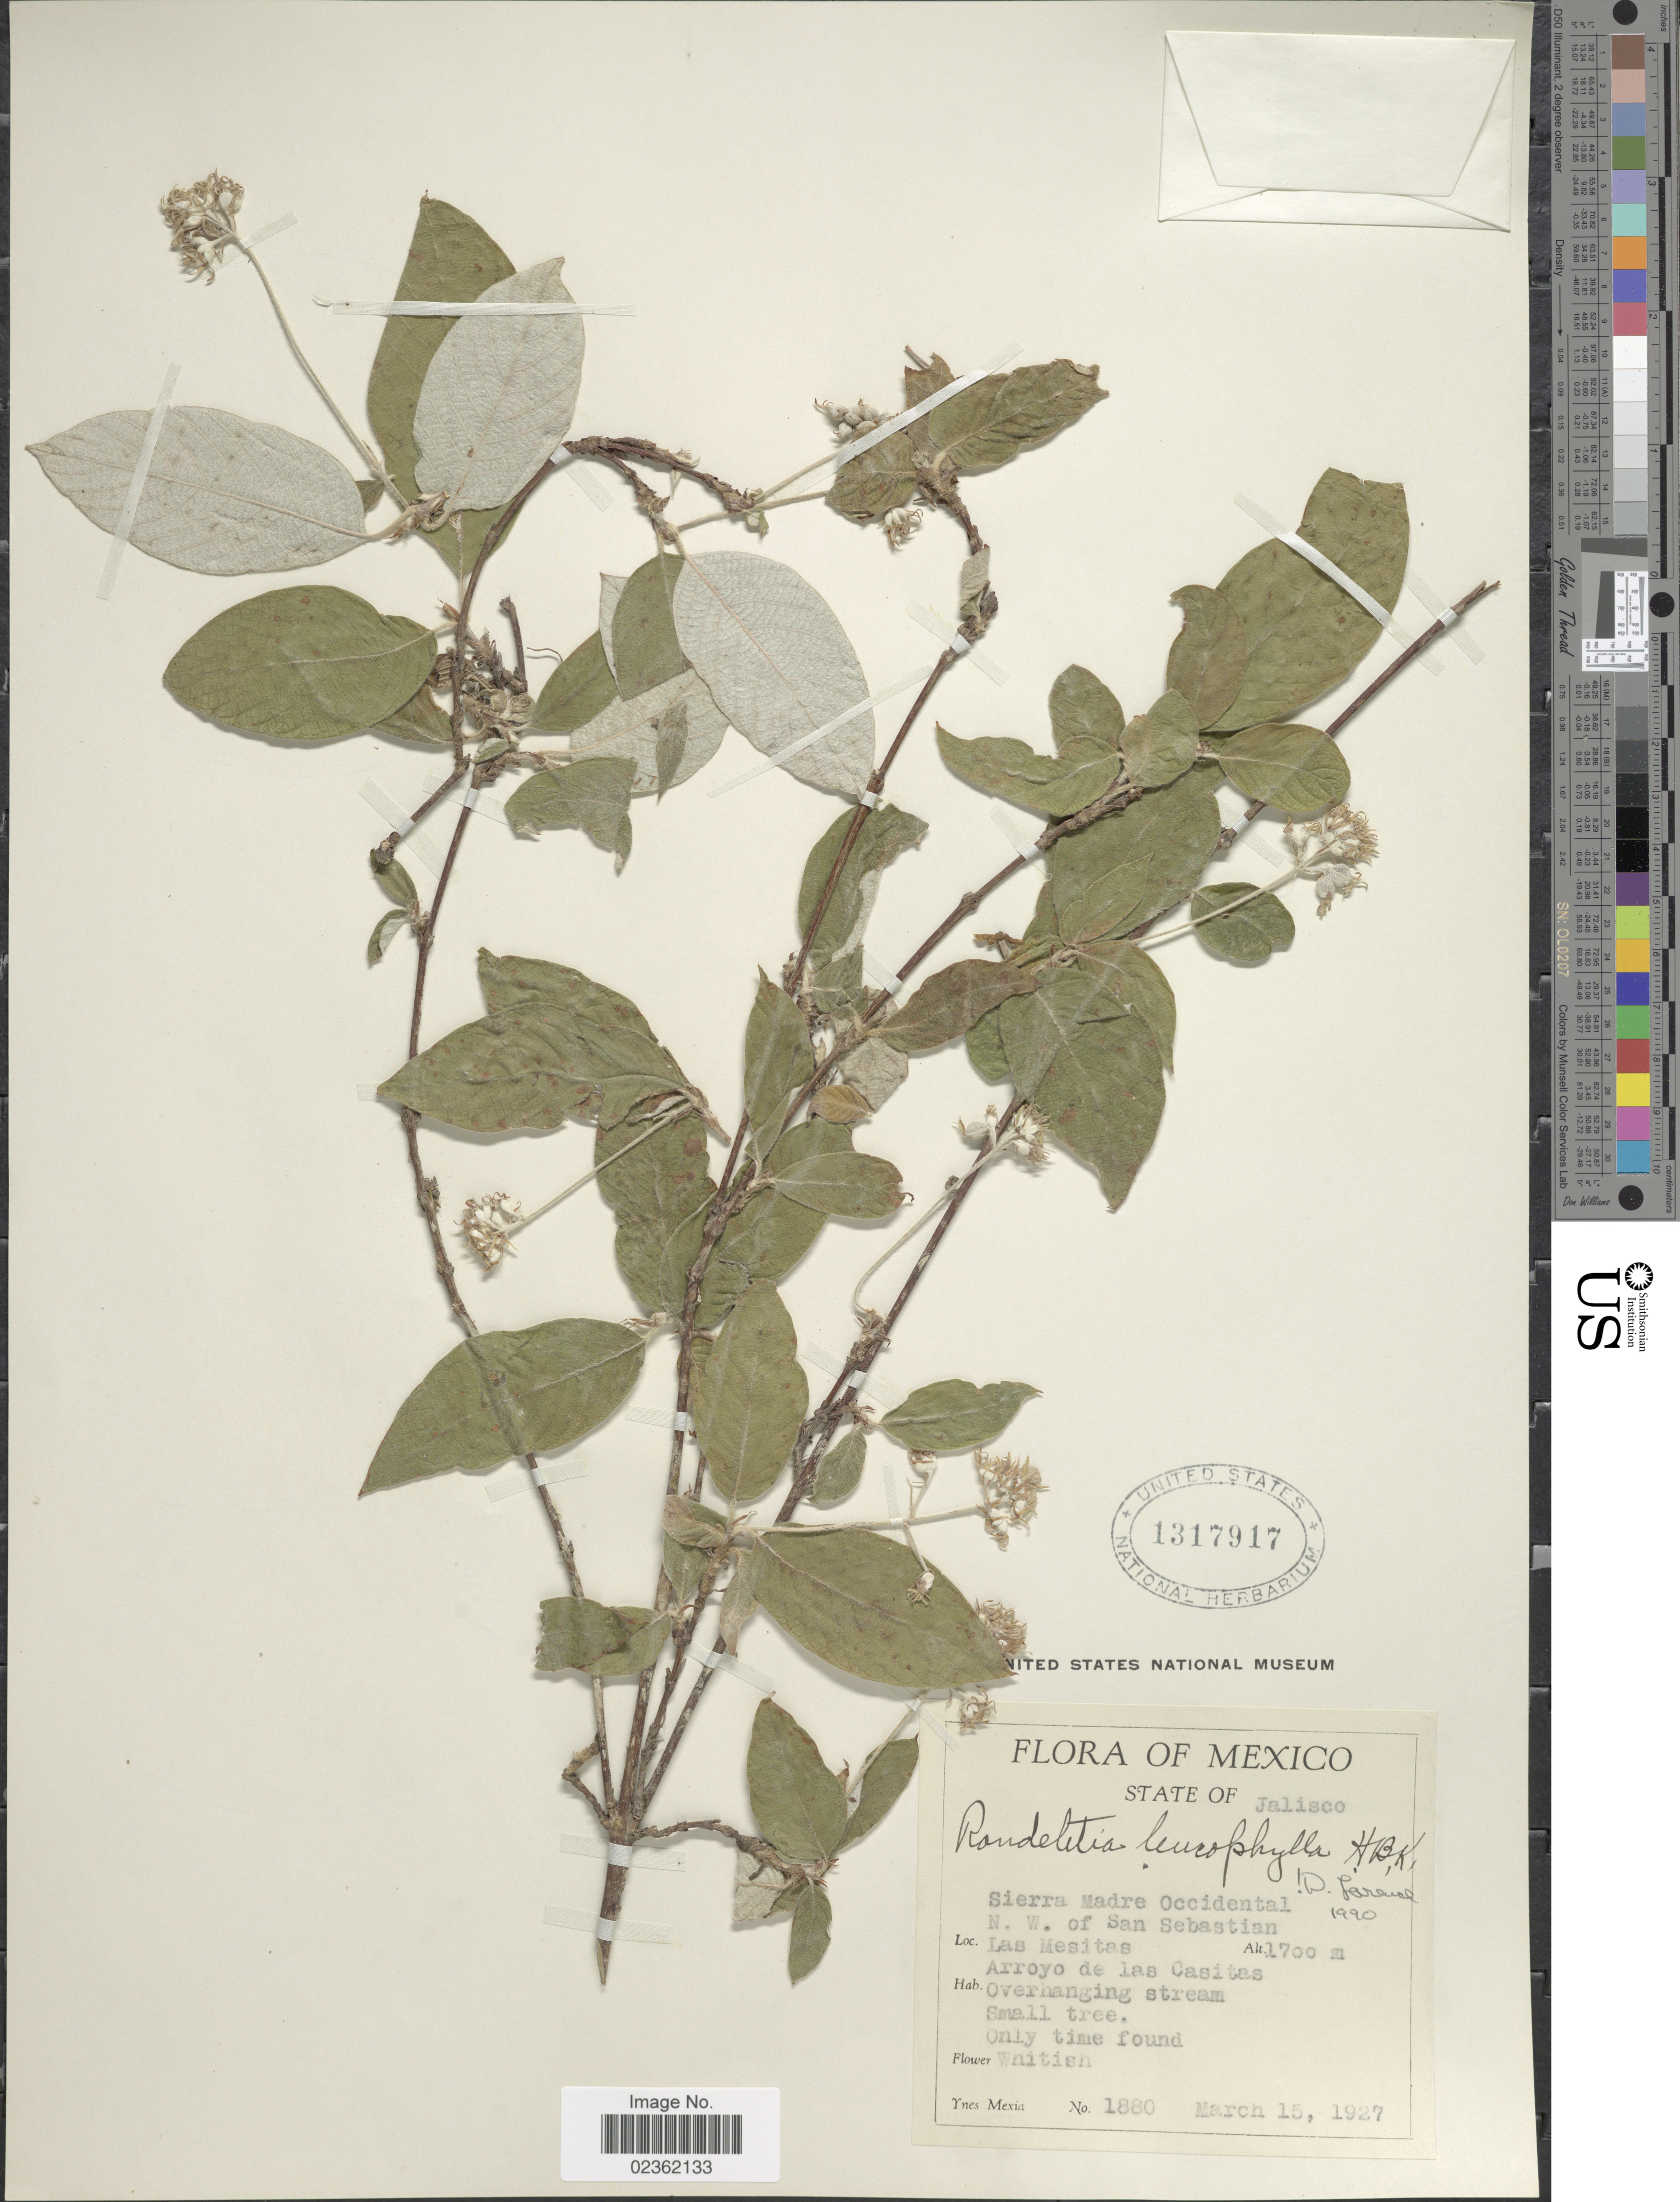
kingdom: Plantae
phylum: Tracheophyta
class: Magnoliopsida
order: Gentianales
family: Rubiaceae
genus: Rondeletia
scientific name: Rondeletia leucophylla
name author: Kunth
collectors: Y. Mexia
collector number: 1880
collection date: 1927-03-15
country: Mexico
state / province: Jalisco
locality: Sierra Madre Occidental, N.W. of San Sebastian, Las Mesitas, Arroyo de las Casitas, overhanging stream.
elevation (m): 1700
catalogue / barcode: US 1317917